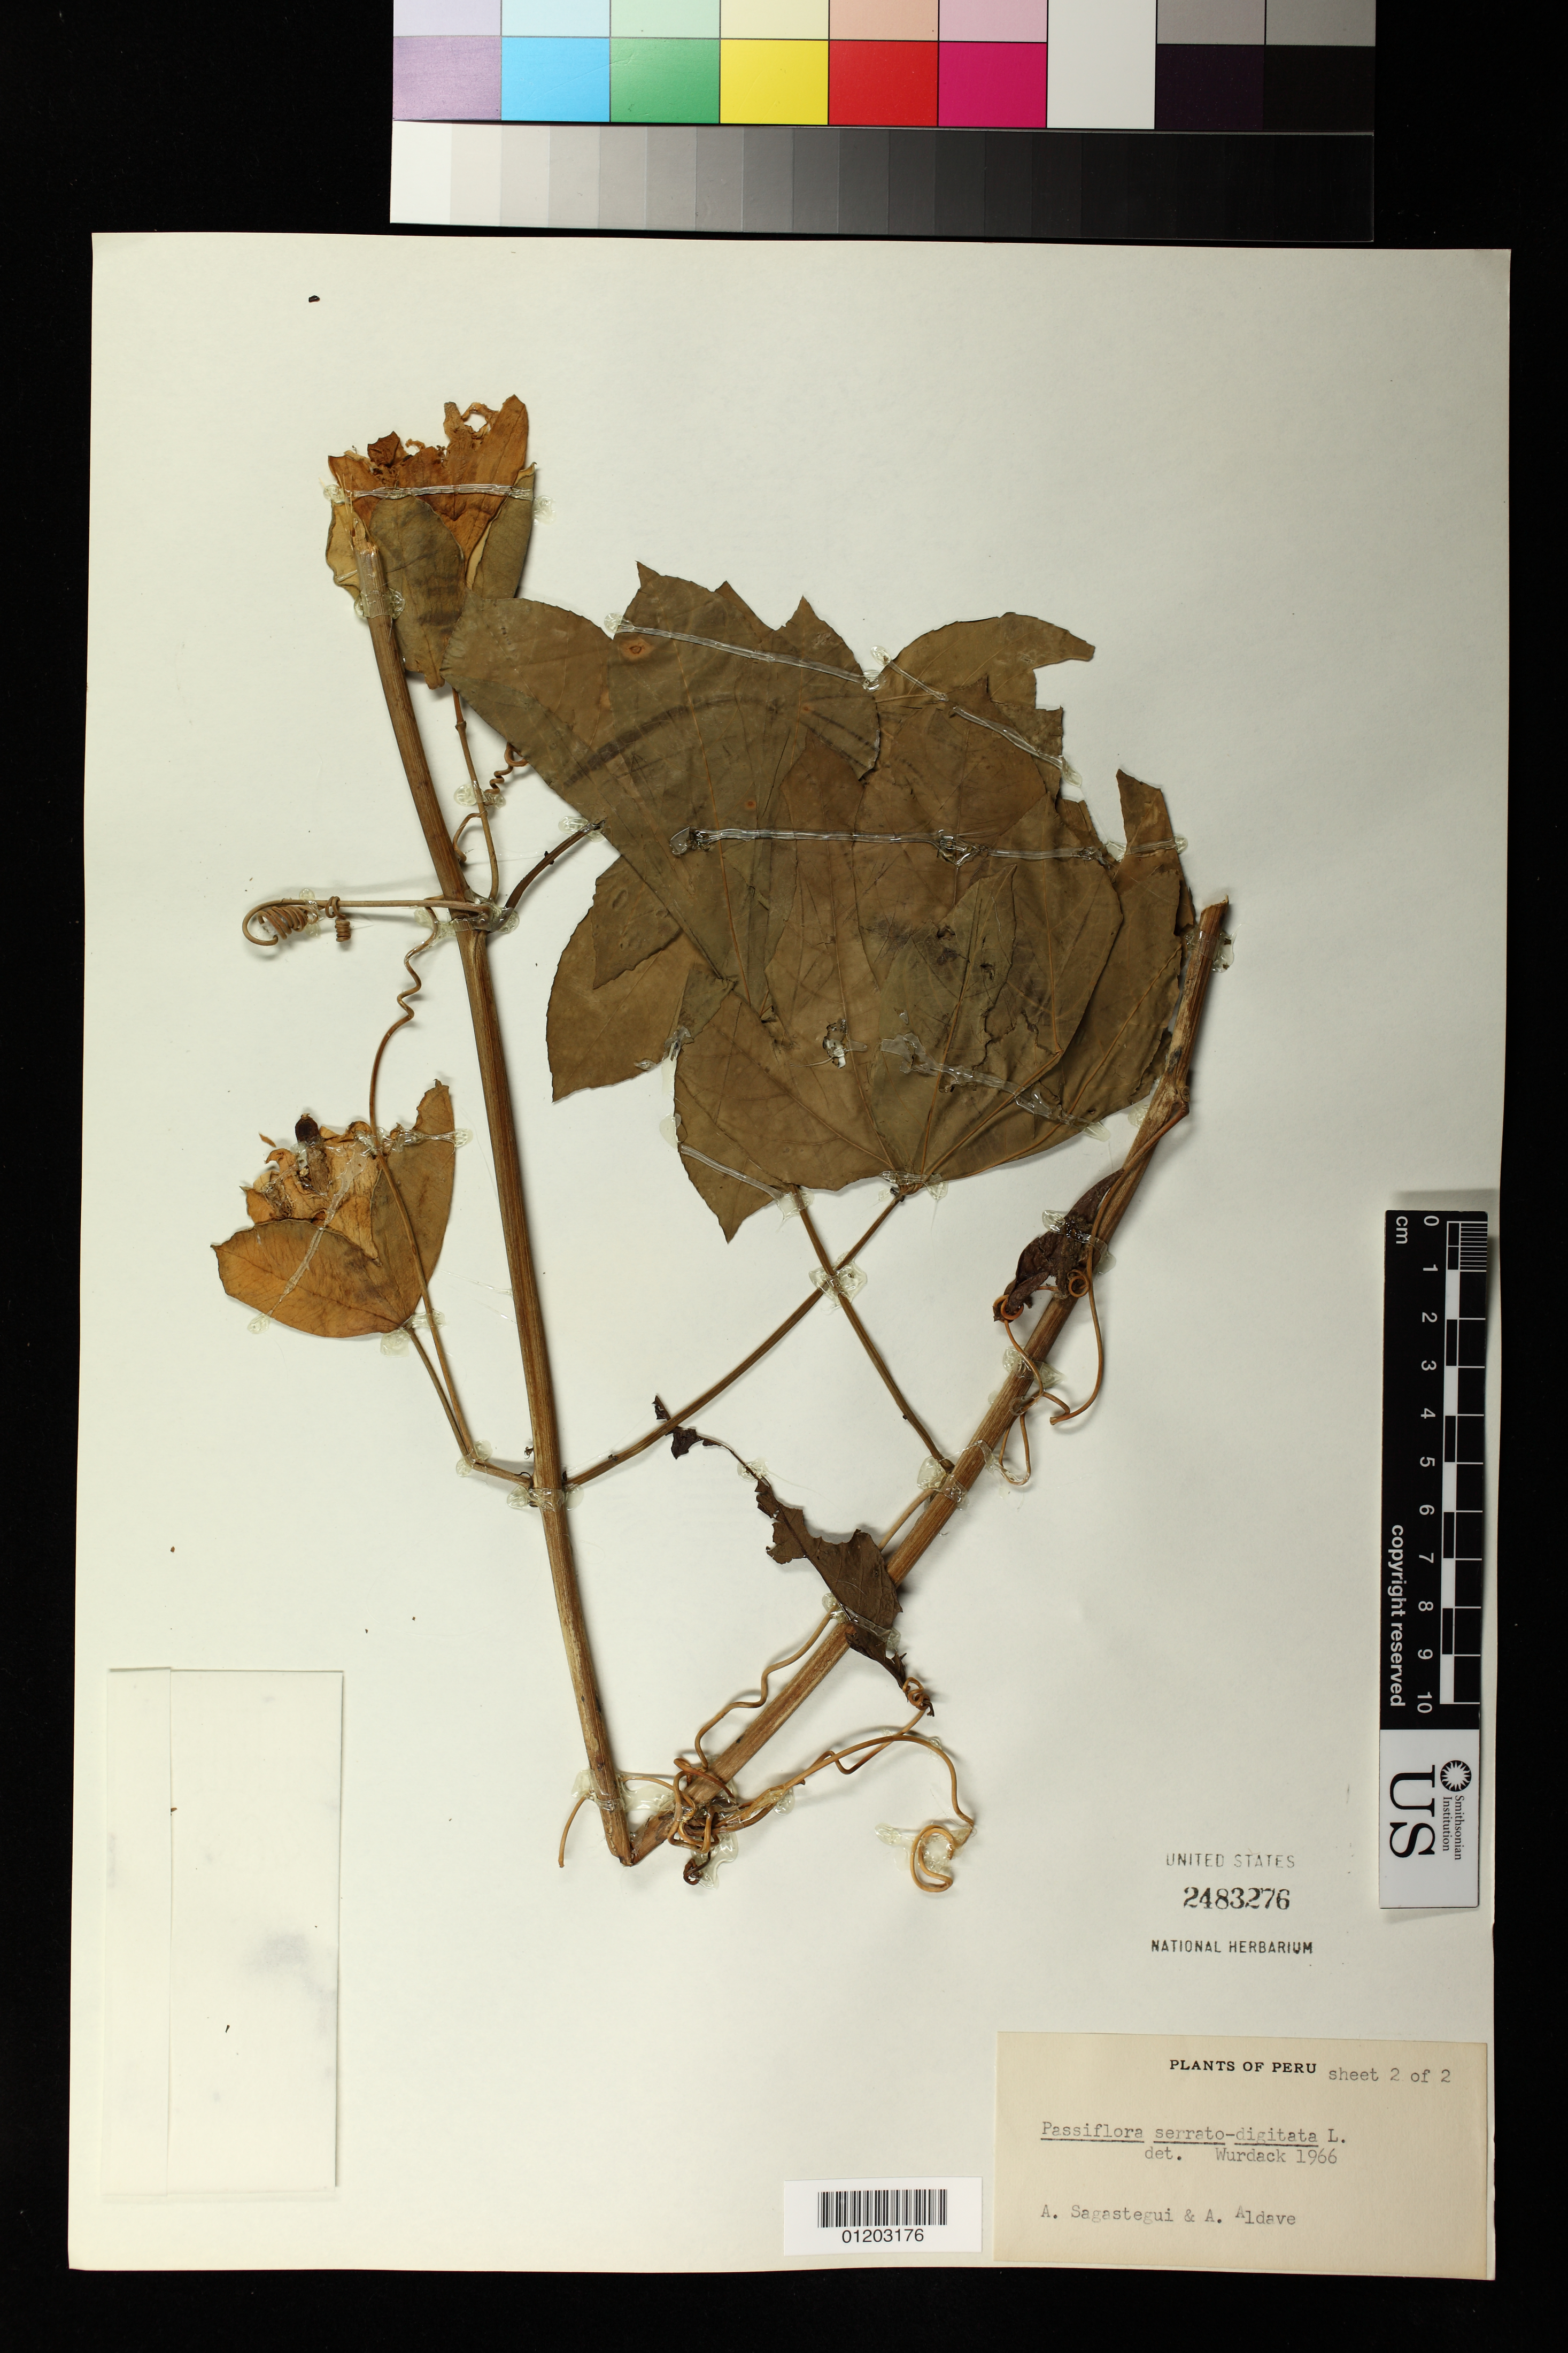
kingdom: Plantae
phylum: Tracheophyta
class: Magnoliopsida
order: Malpighiales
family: Passifloraceae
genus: Passiflora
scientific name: Passiflora serratodigitata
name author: L.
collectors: A. Sagástegui A. & A. Aldave Pajares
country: Peru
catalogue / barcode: US 2483276